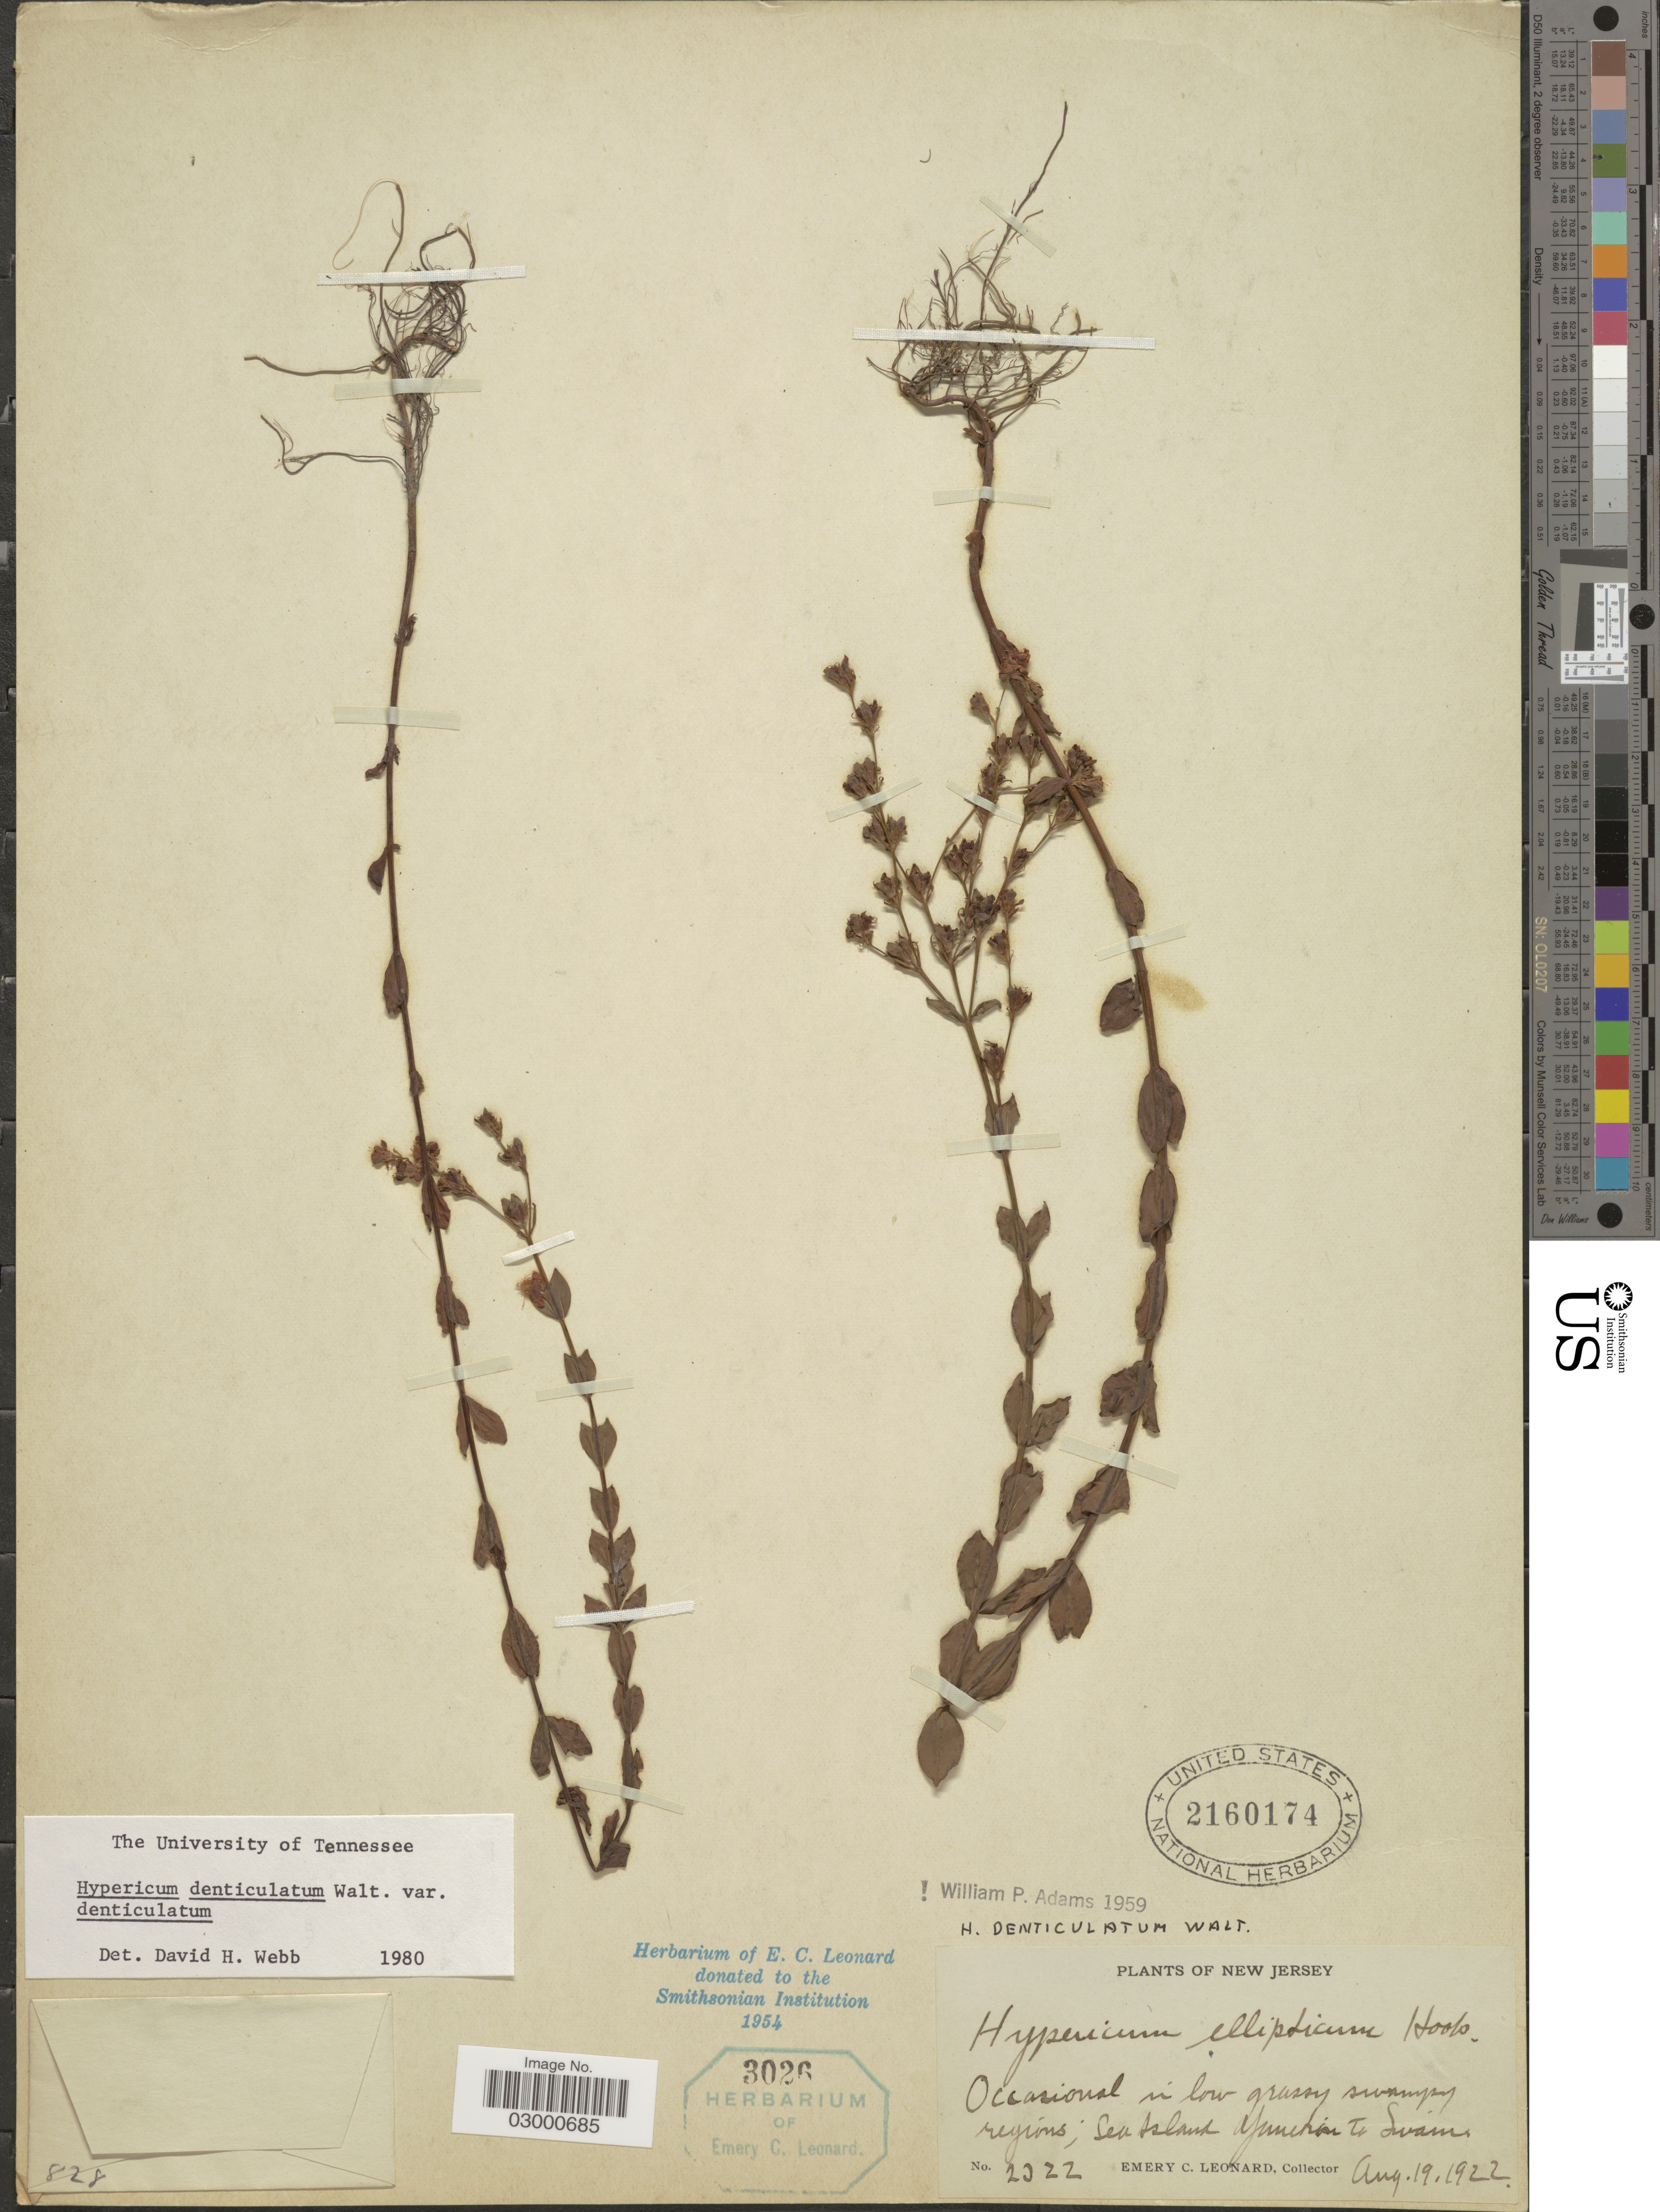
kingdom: Plantae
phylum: Tracheophyta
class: Magnoliopsida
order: Malpighiales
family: Hypericaceae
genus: Hypericum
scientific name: Hypericum denticulatum var. denticulatum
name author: Walter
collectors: E. C. Leonard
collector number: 2322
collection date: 1922-08-19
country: United States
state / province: New Jersey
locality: Sea Island Junction to Swain.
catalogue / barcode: US 2160174